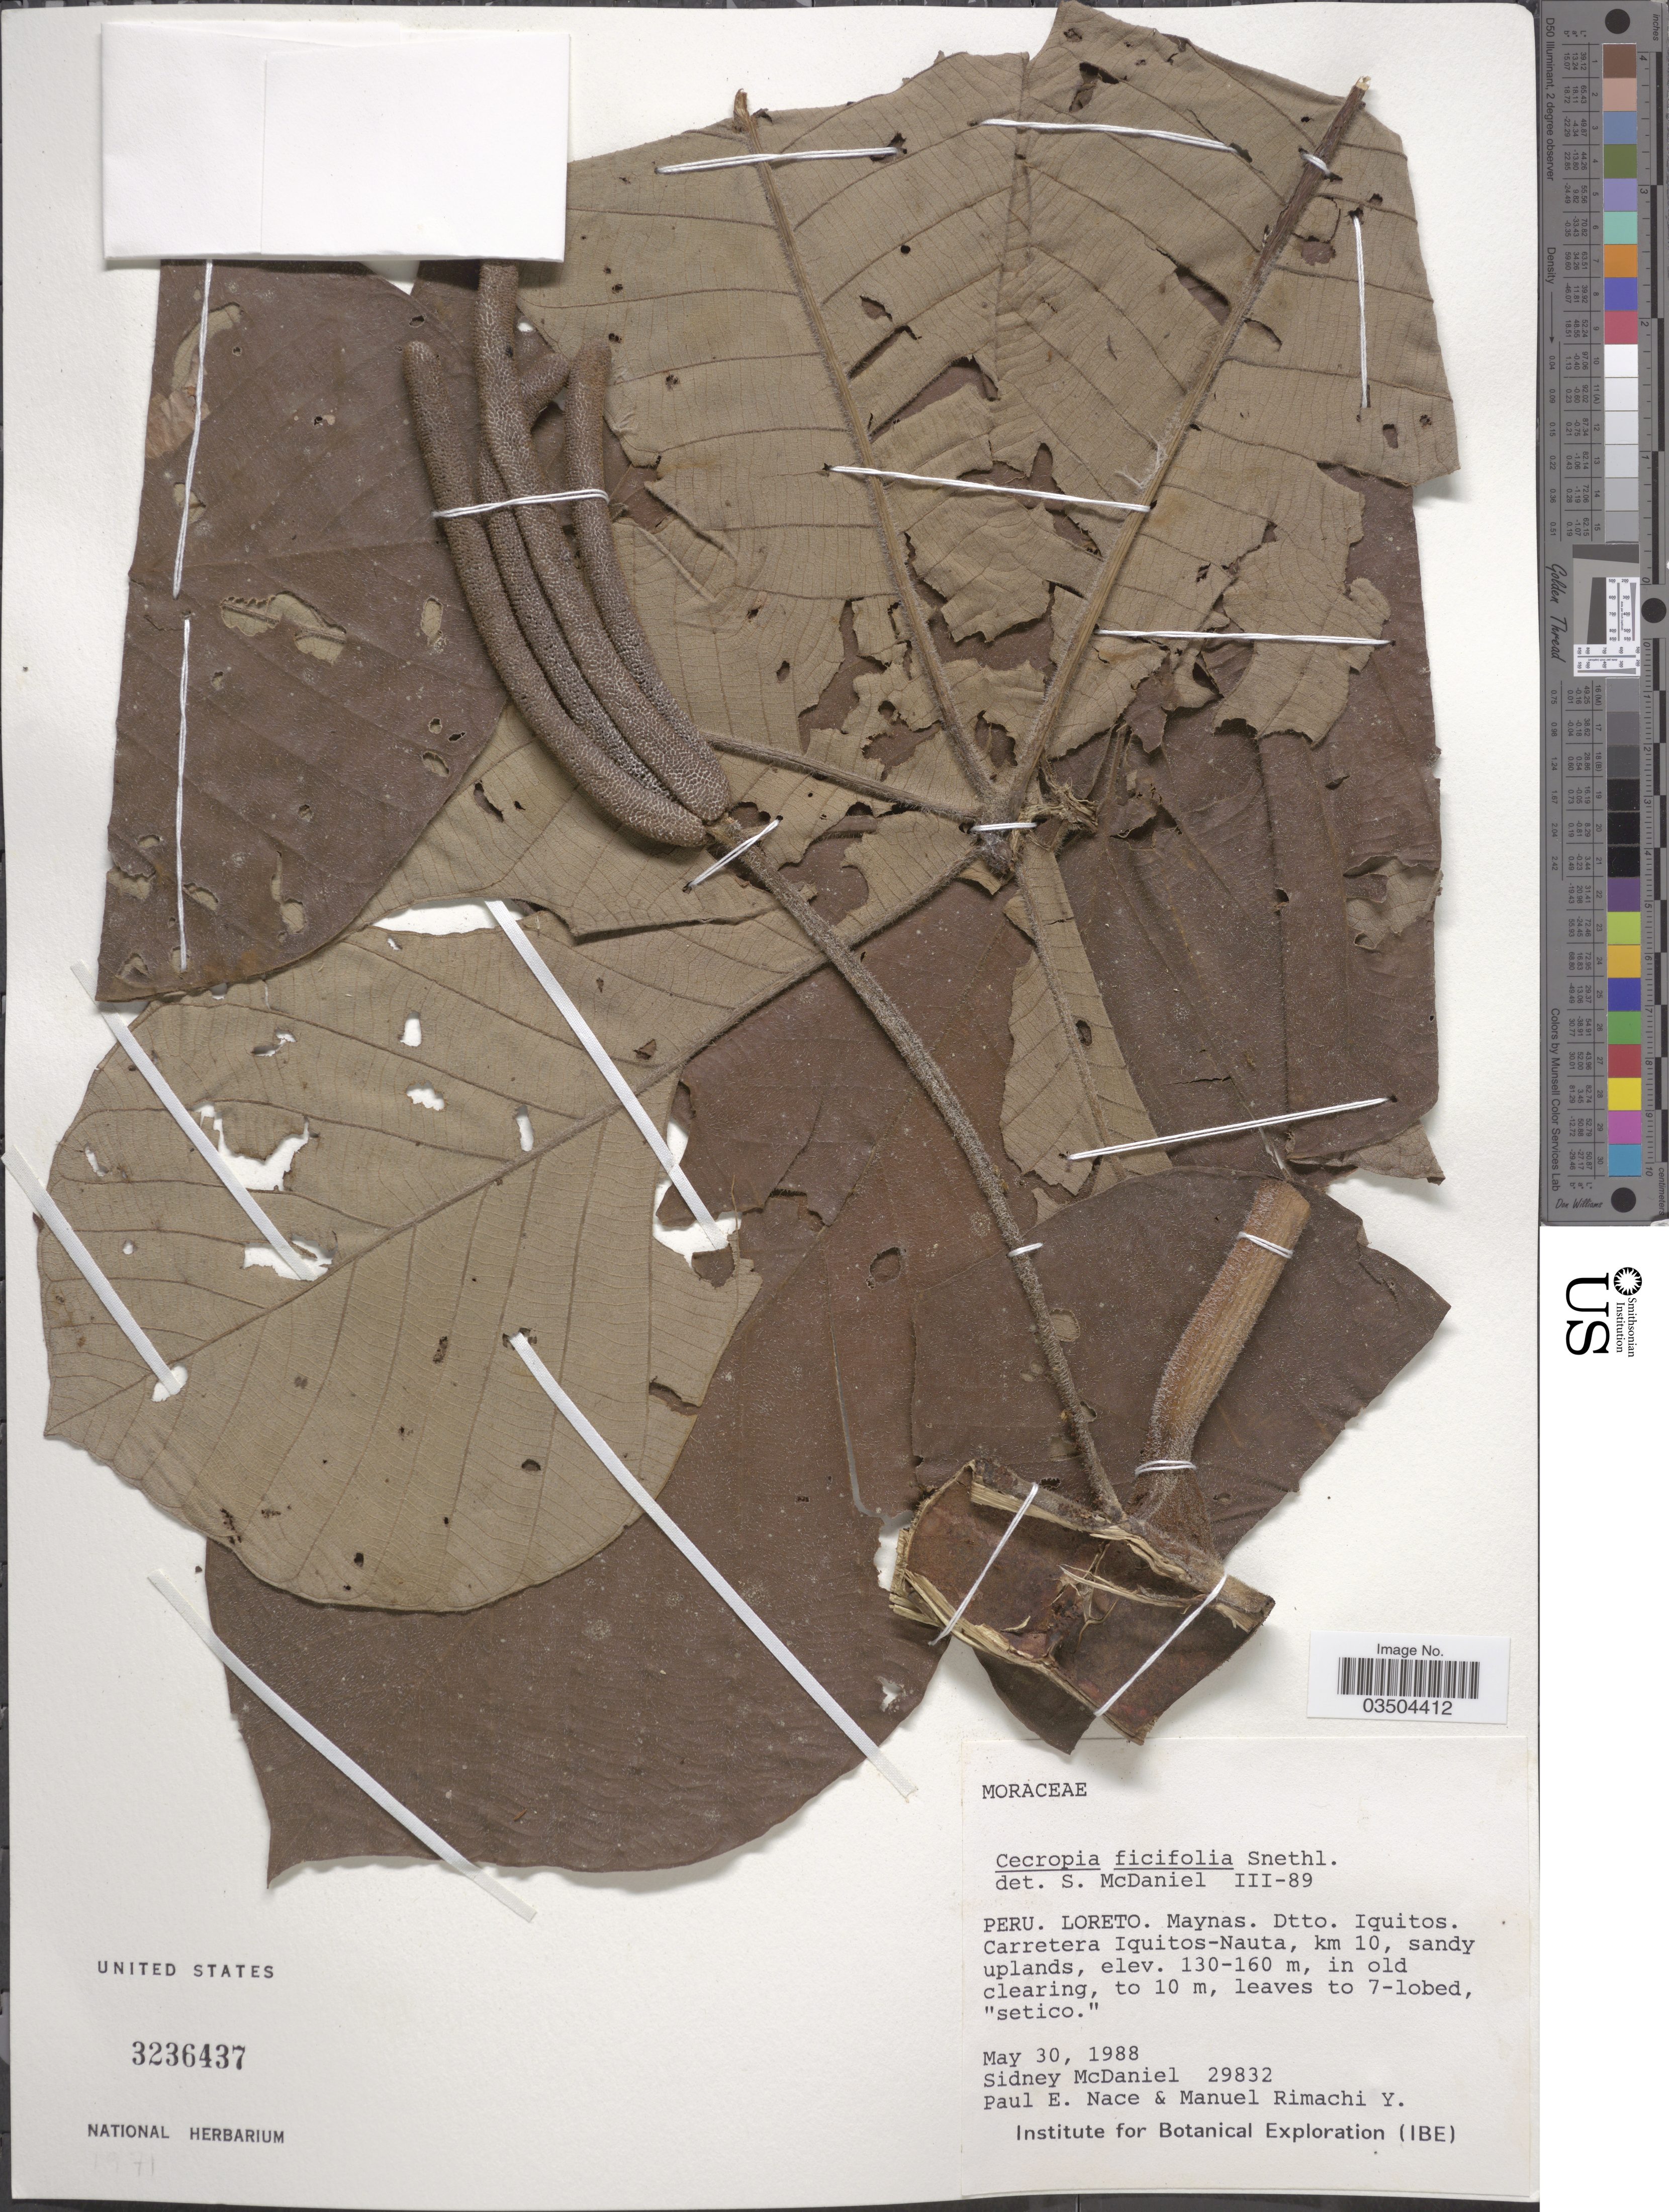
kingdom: Plantae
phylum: Tracheophyta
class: Magnoliopsida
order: Rosales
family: Urticaceae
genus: Cecropia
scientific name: Cecropia ficifolia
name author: Snethlage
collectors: S. McDaniel, P. Nace & M. Rimachi Y.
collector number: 29832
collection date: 1988-05-30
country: Peru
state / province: Loreto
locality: Maynas. Dtto. Iquitos. Carretera Iquitos-Nauta, km 10, sandy uplands.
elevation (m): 130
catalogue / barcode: US 3236437